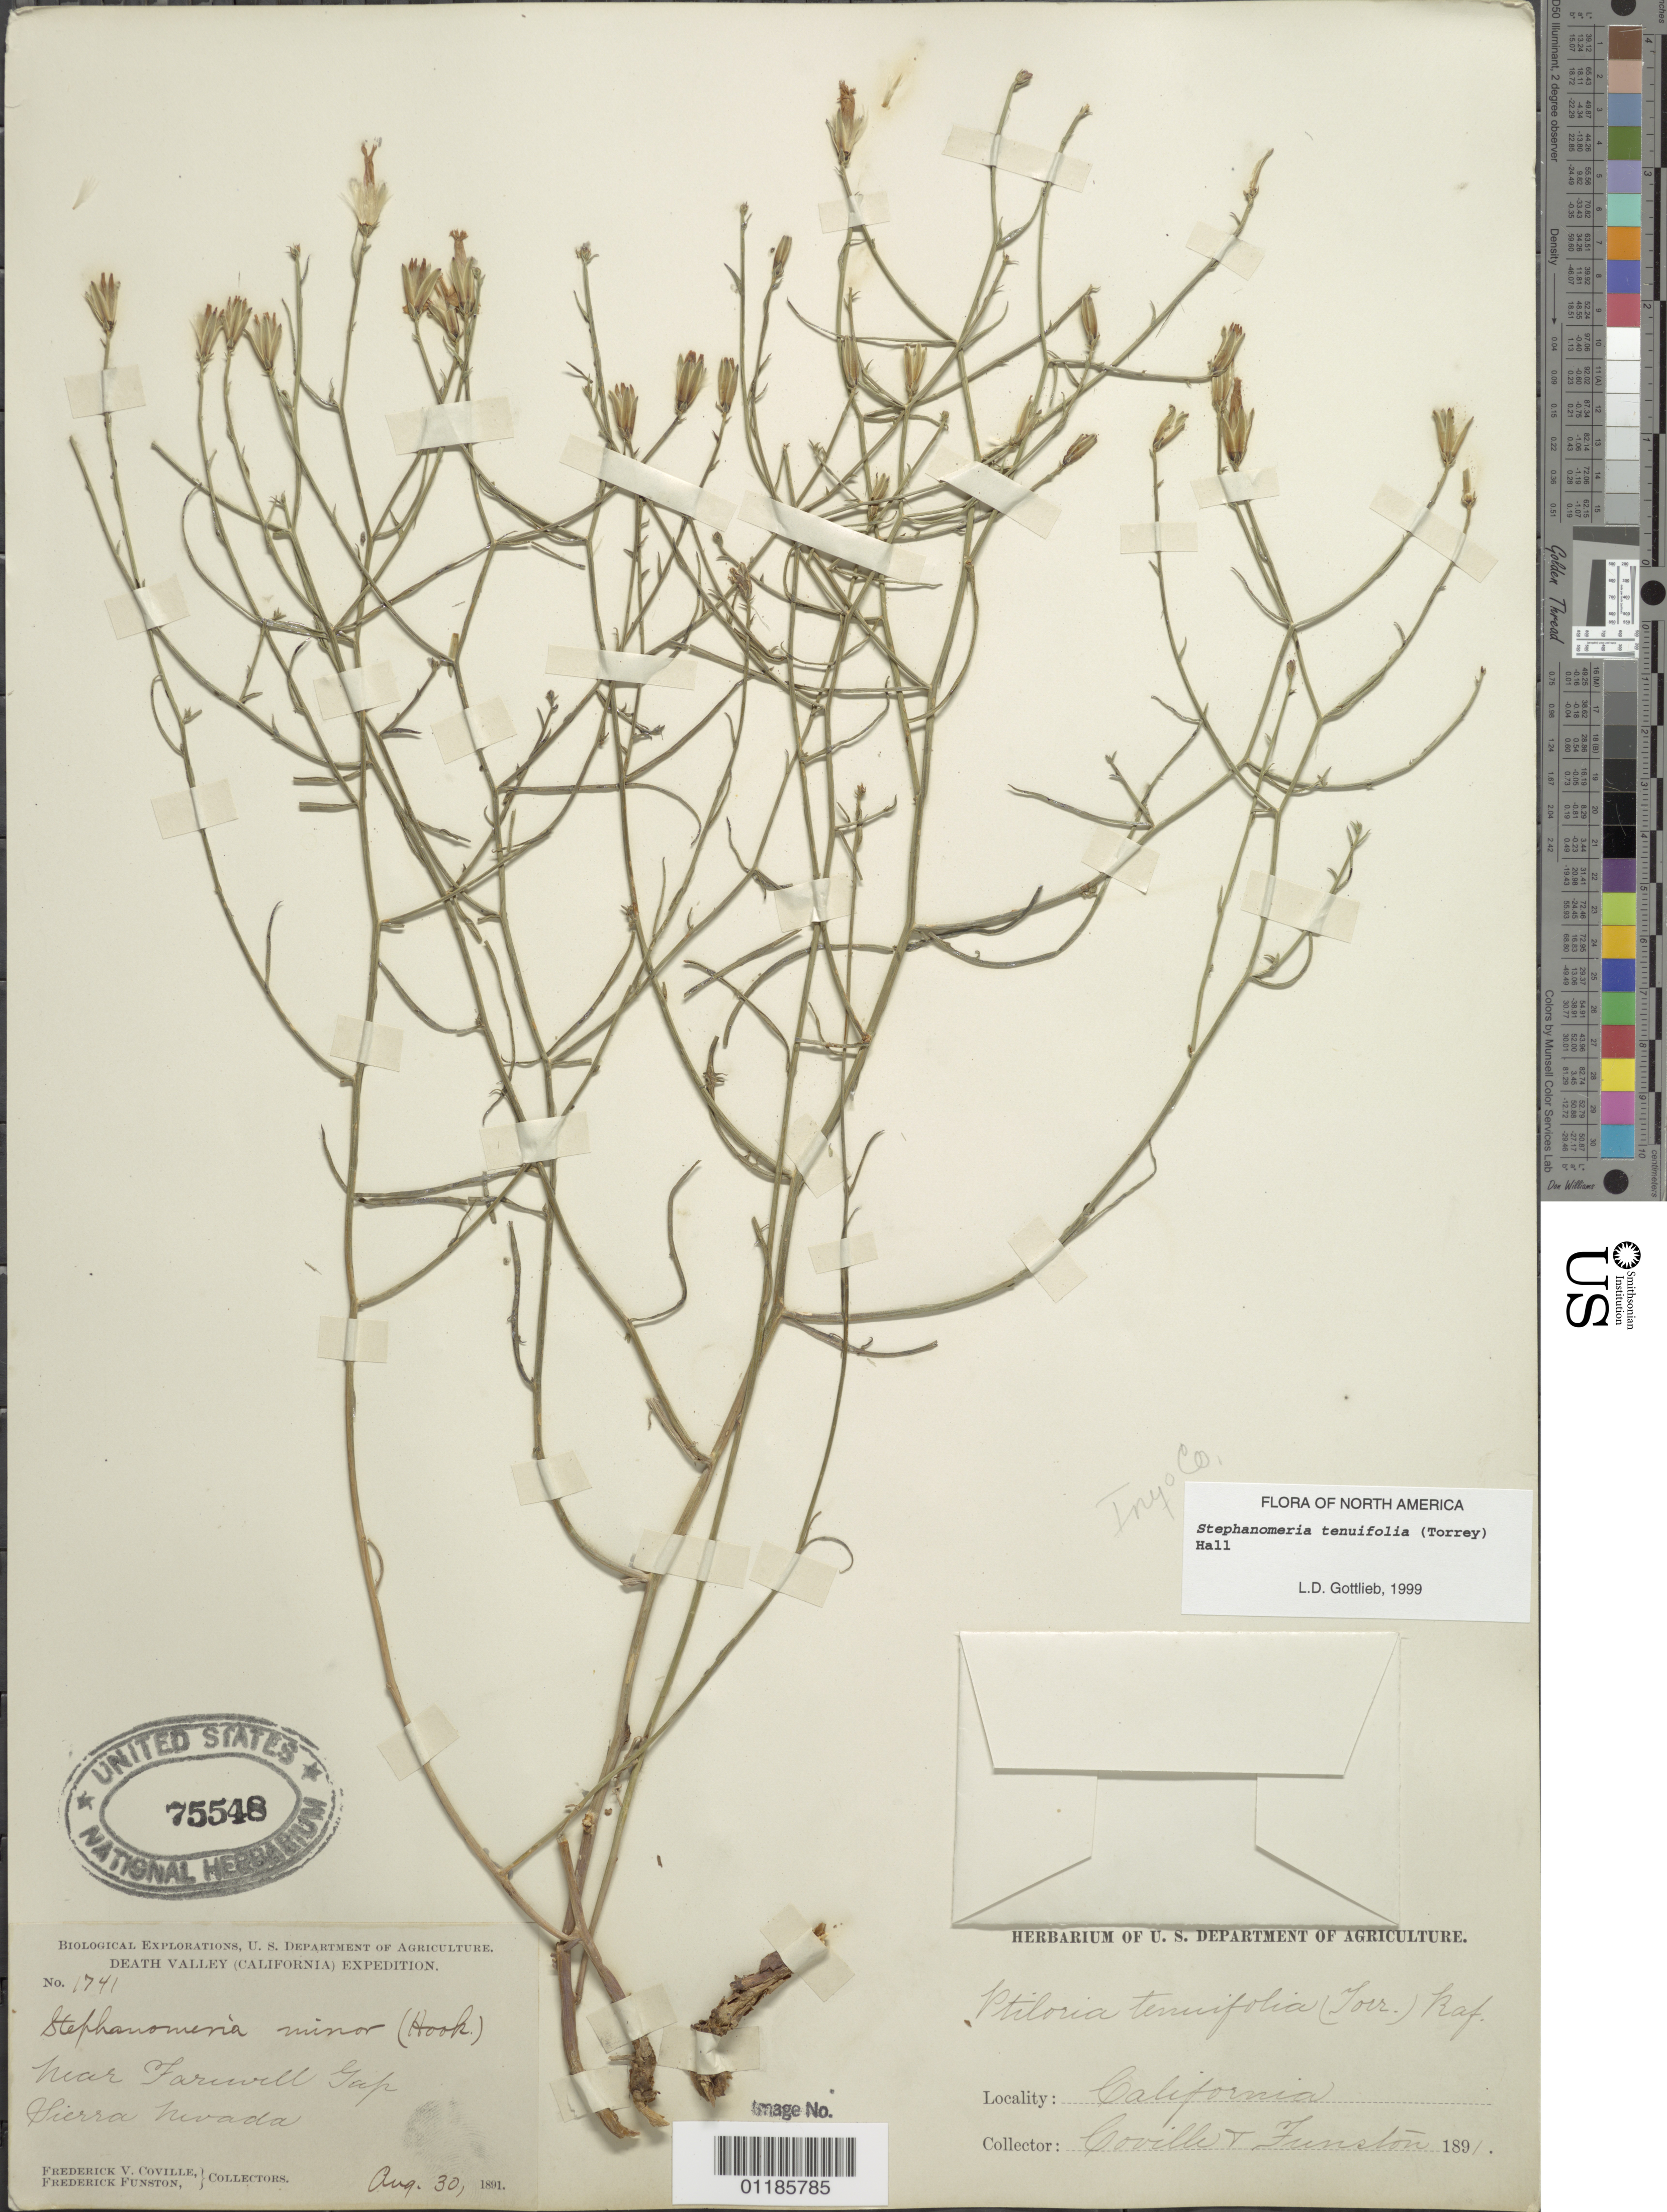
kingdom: Plantae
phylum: Tracheophyta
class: Magnoliopsida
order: Asterales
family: Asteraceae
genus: Stephanomeria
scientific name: Stephanomeria tenuifolia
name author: (Torr.) H.M. Hall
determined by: Gottlieb, L. D.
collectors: F. V. Coville & F. Funston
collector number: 1741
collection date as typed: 30 Aug 1891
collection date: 1891-08-30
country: United States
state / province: California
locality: Near Funeral Gap, Sierra Nevada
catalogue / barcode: US 75548